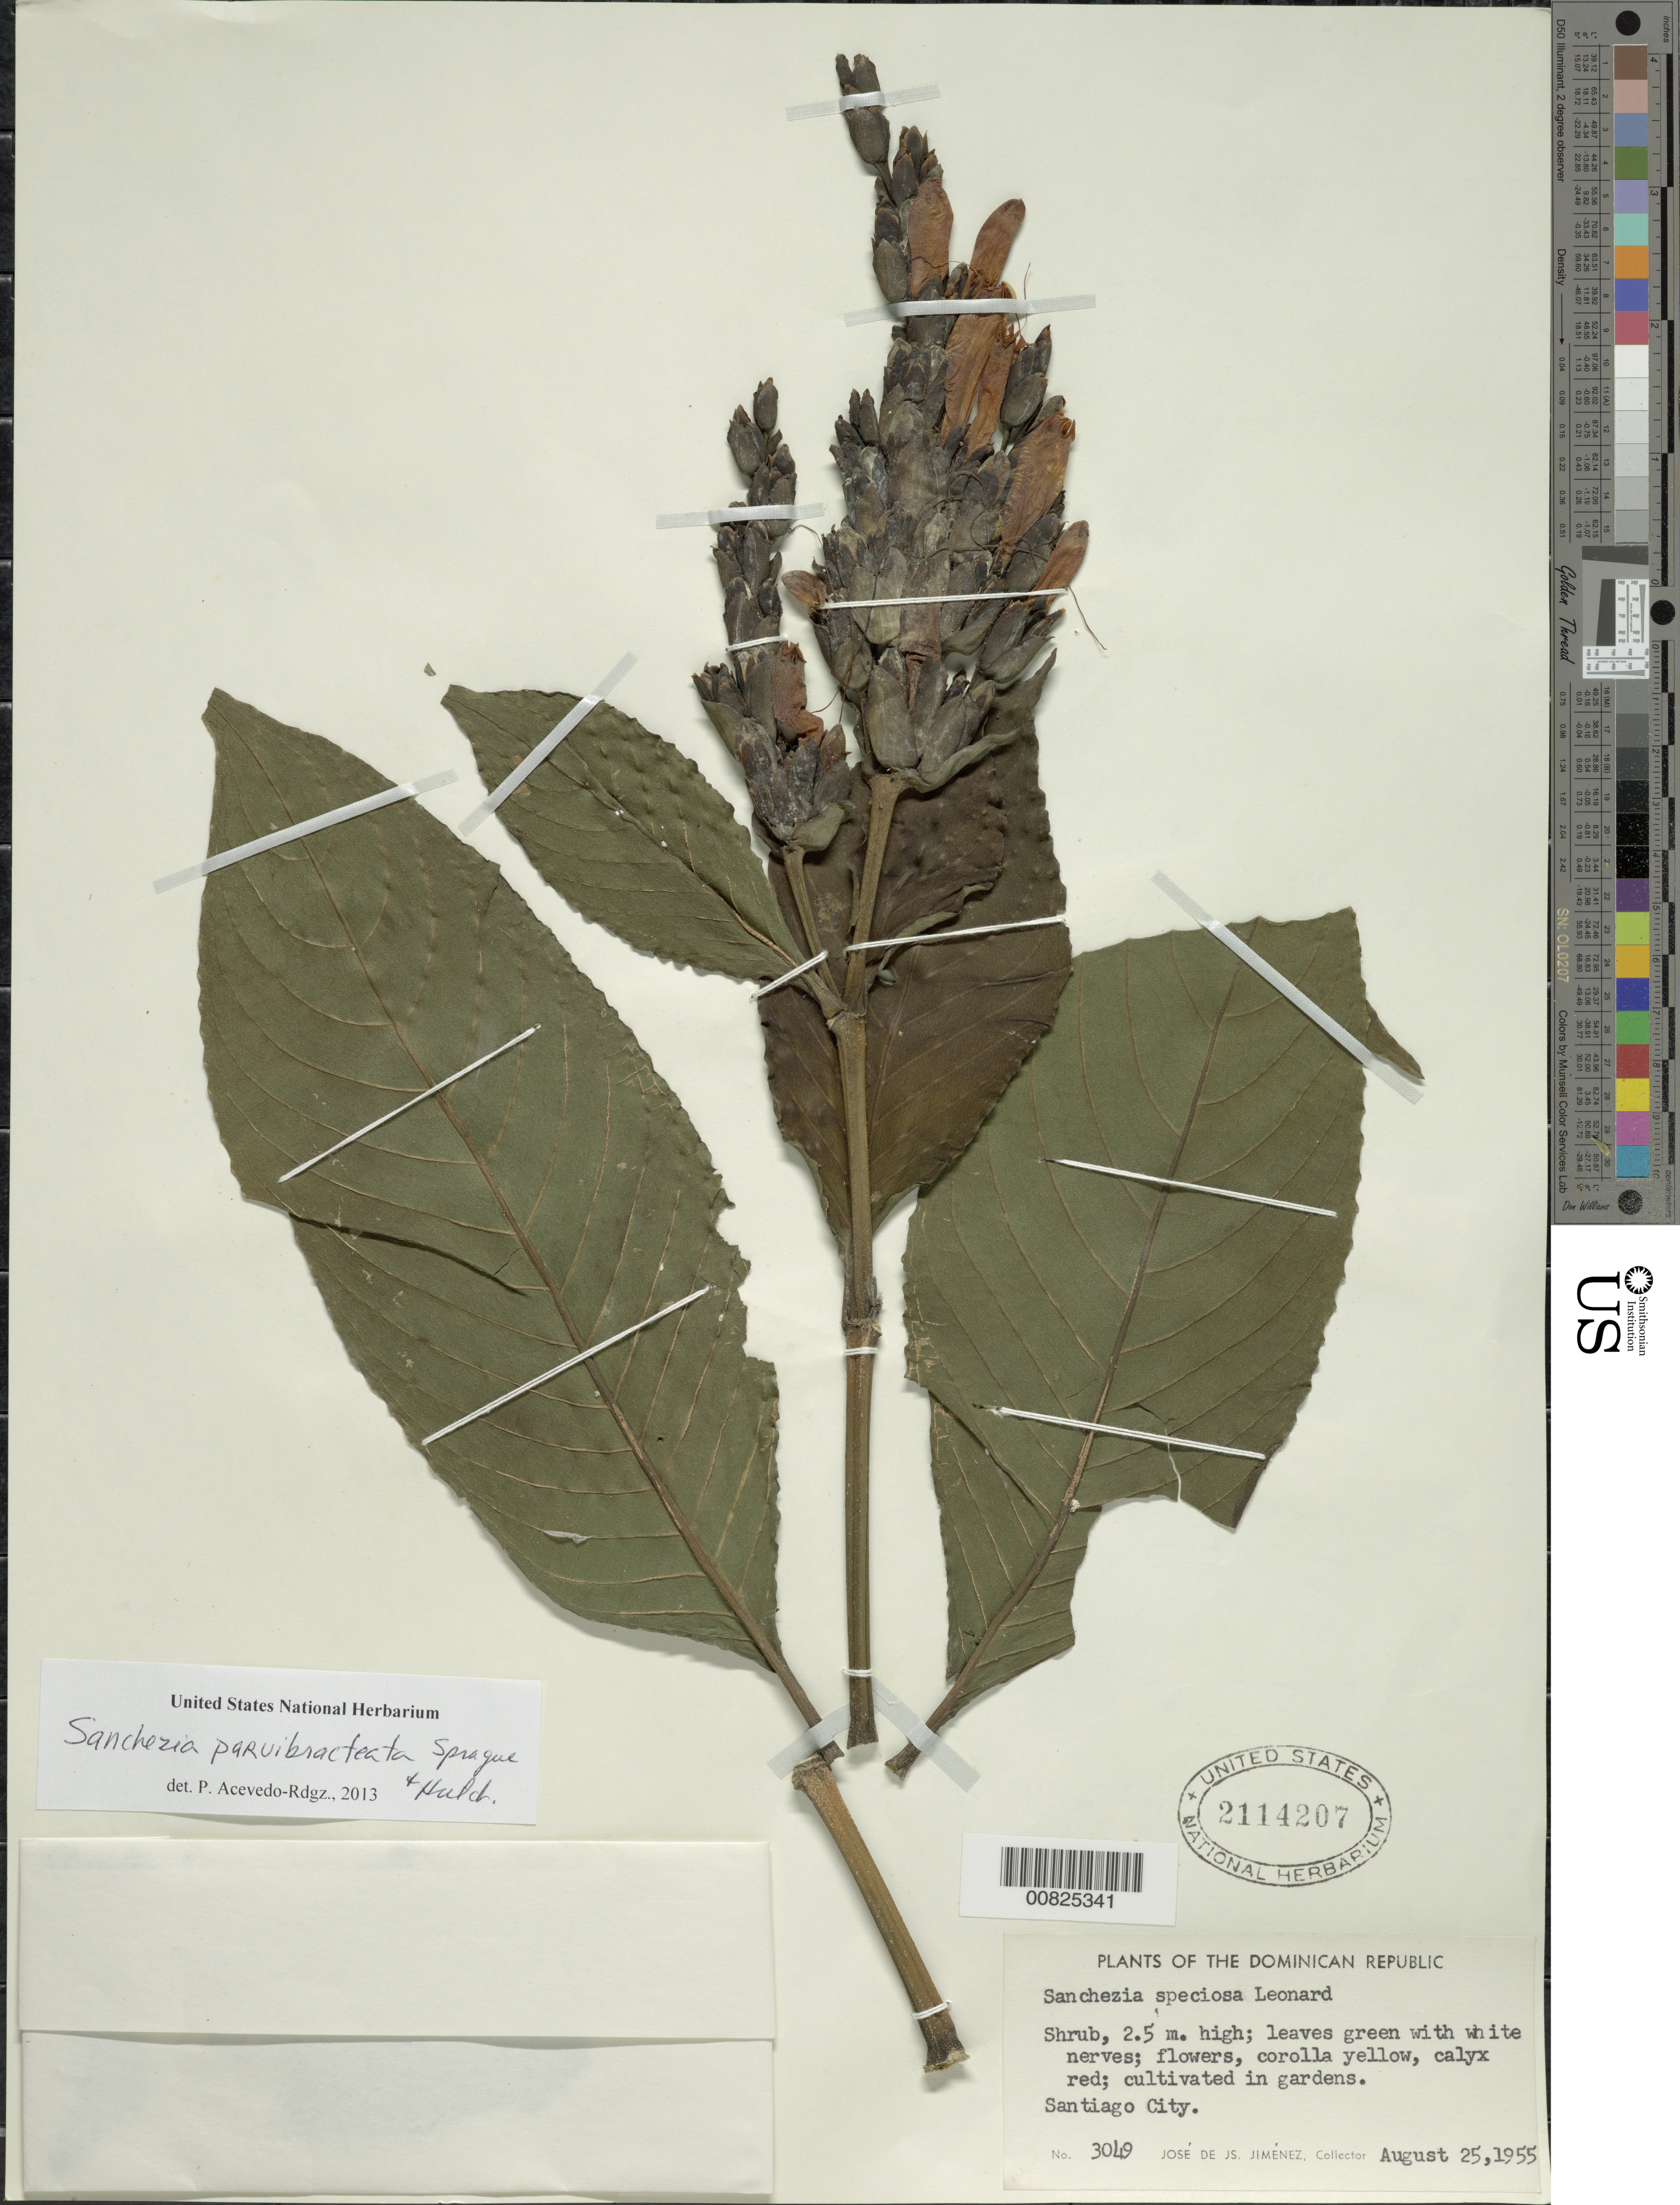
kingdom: Plantae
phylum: Tracheophyta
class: Magnoliopsida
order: Lamiales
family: Acanthaceae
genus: Sanchezia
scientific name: Sanchezia parvibracteata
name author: Sprague & Hutch.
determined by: Acevedo-Rodríguez, P., (BOT), Smithsonian Institution - National Museum of Natural History (UNITED STATES)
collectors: J. J. Jiménez Almonte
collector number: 3049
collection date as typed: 25 Aug 1955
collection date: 1955-08-25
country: Dominican Republic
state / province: Santiago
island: Hispaniola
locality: Santiago City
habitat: In gardens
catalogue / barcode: US 2114207